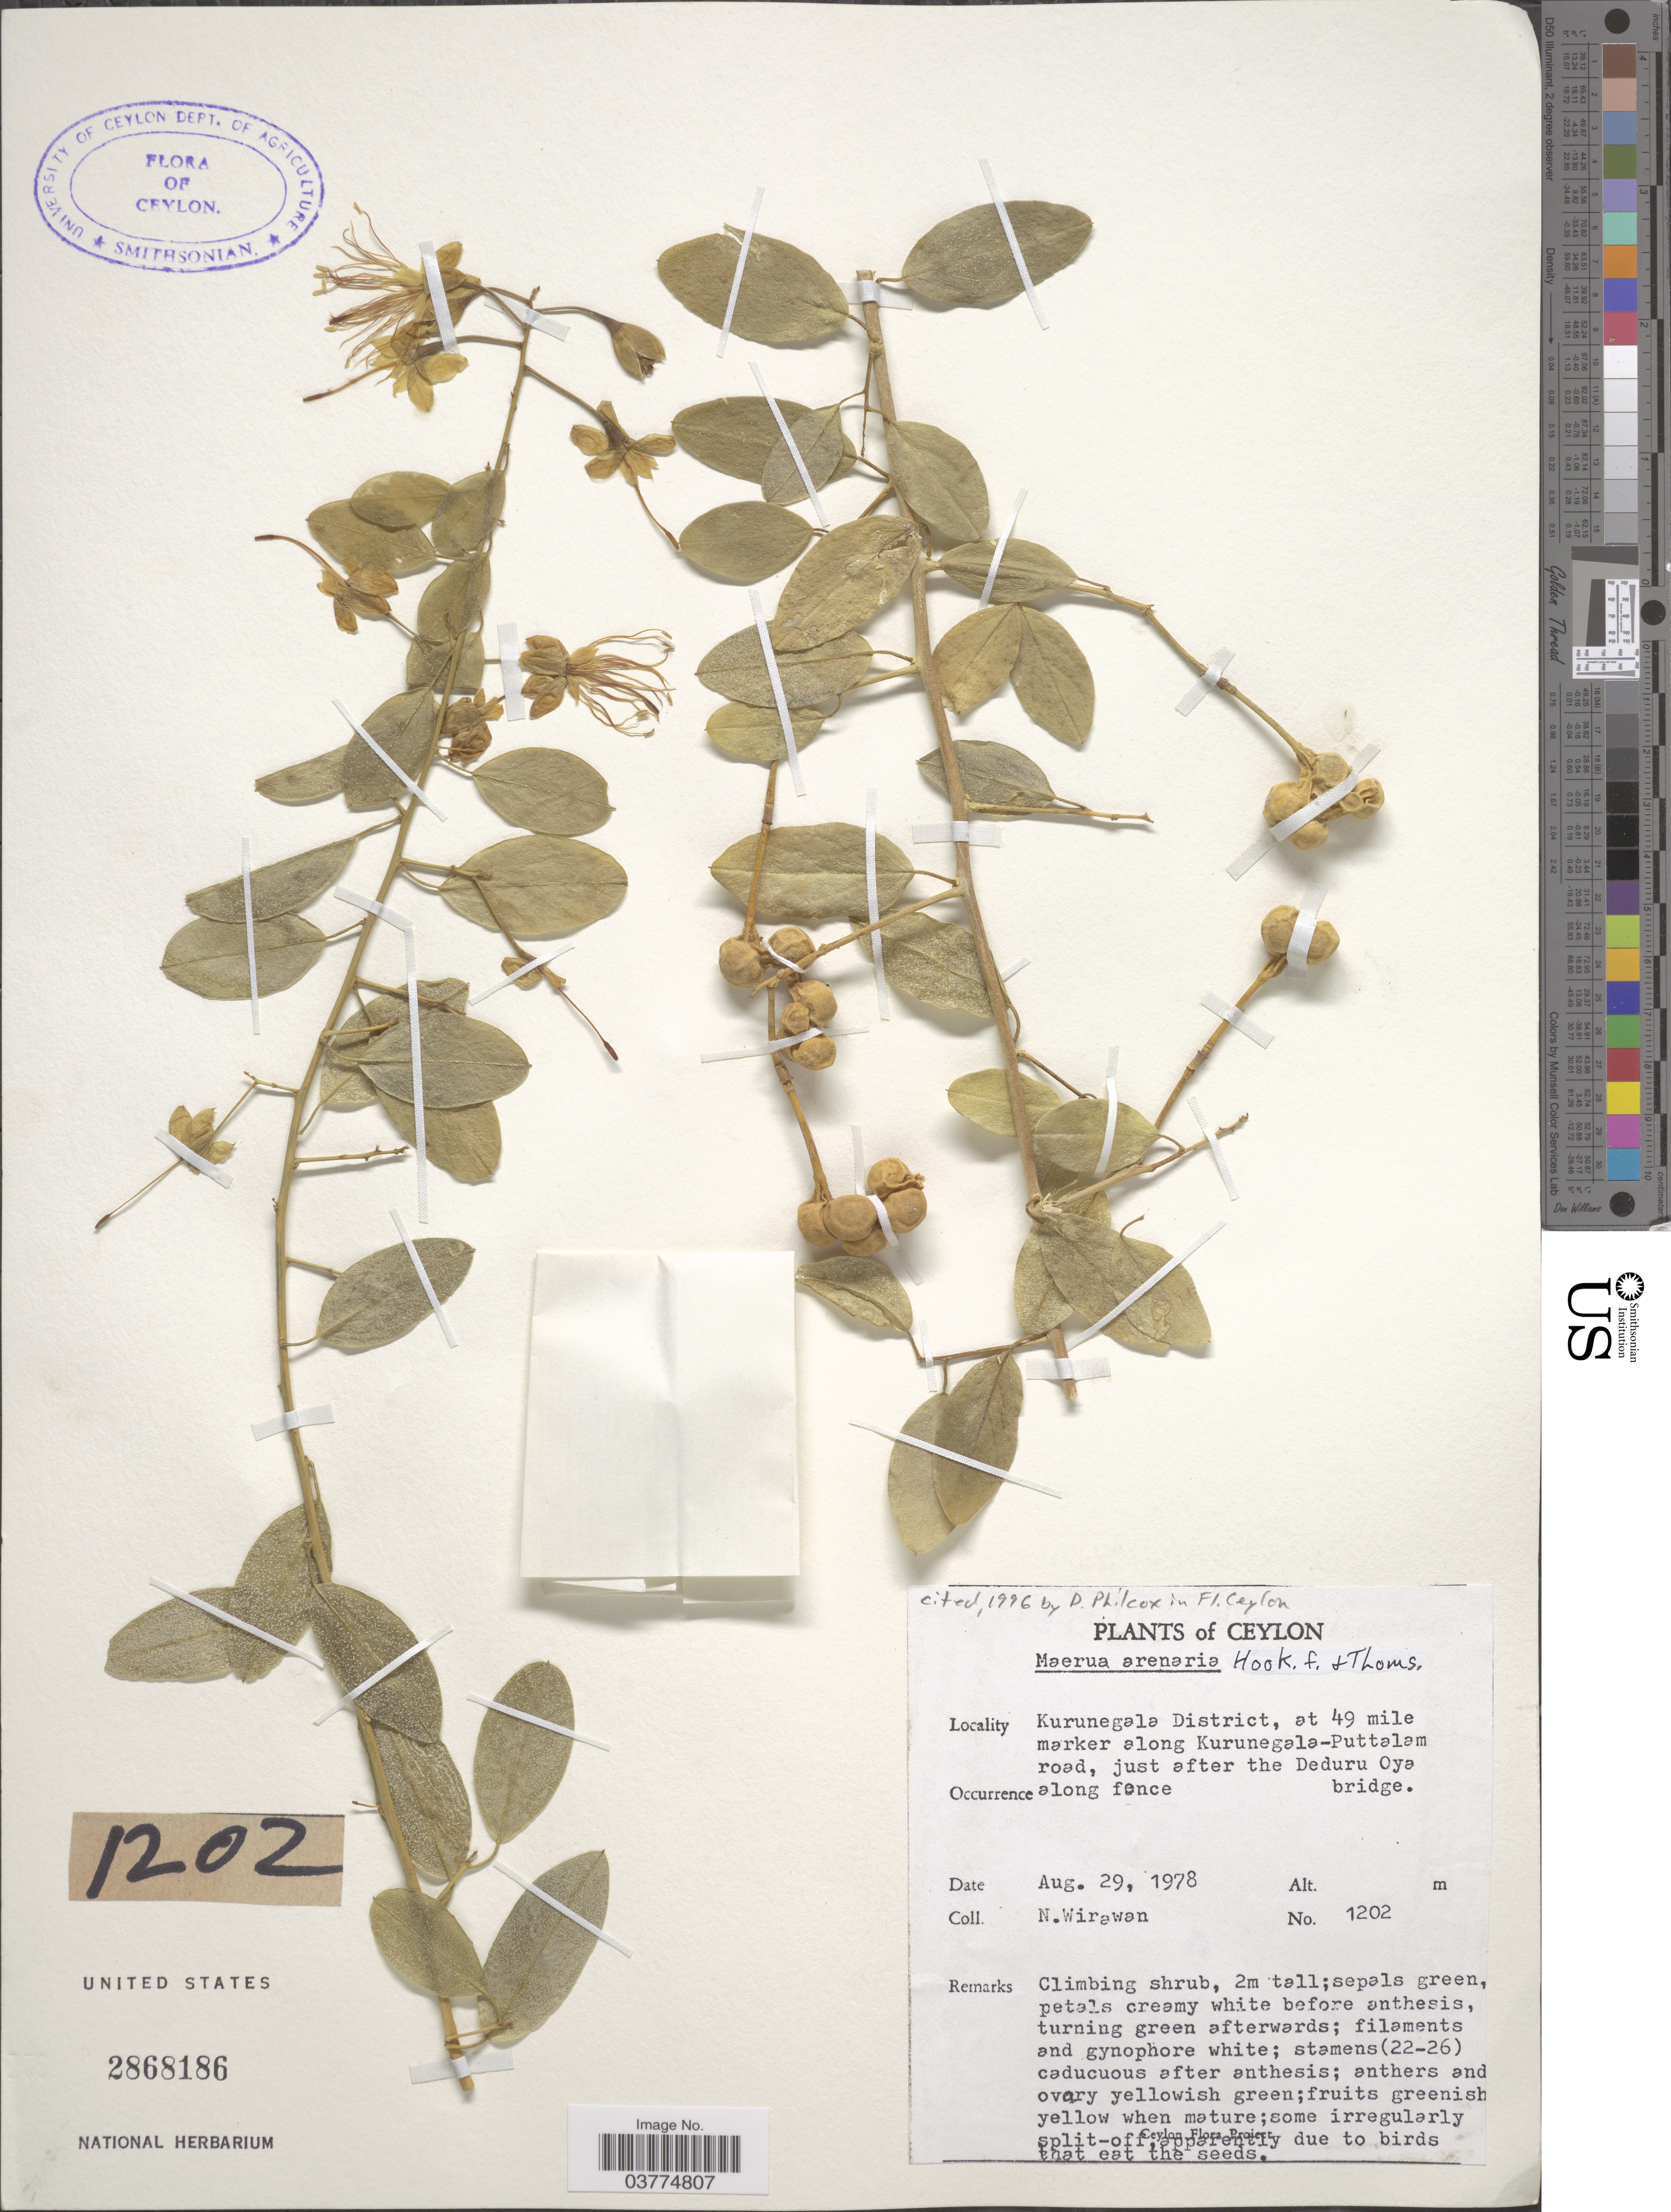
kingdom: Plantae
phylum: Tracheophyta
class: Magnoliopsida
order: Brassicales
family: Capparaceae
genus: Maerua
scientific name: Maerua arenaria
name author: Hook. f. & Thomson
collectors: N. Wirawan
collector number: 1202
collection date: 1978-08-29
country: Sri Lanka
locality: Ceylon. Kurunegala District, at 49 mile marker along Kurunegala-Puttalam road, just after the Dedura Oya bridge.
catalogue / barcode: US 2868186